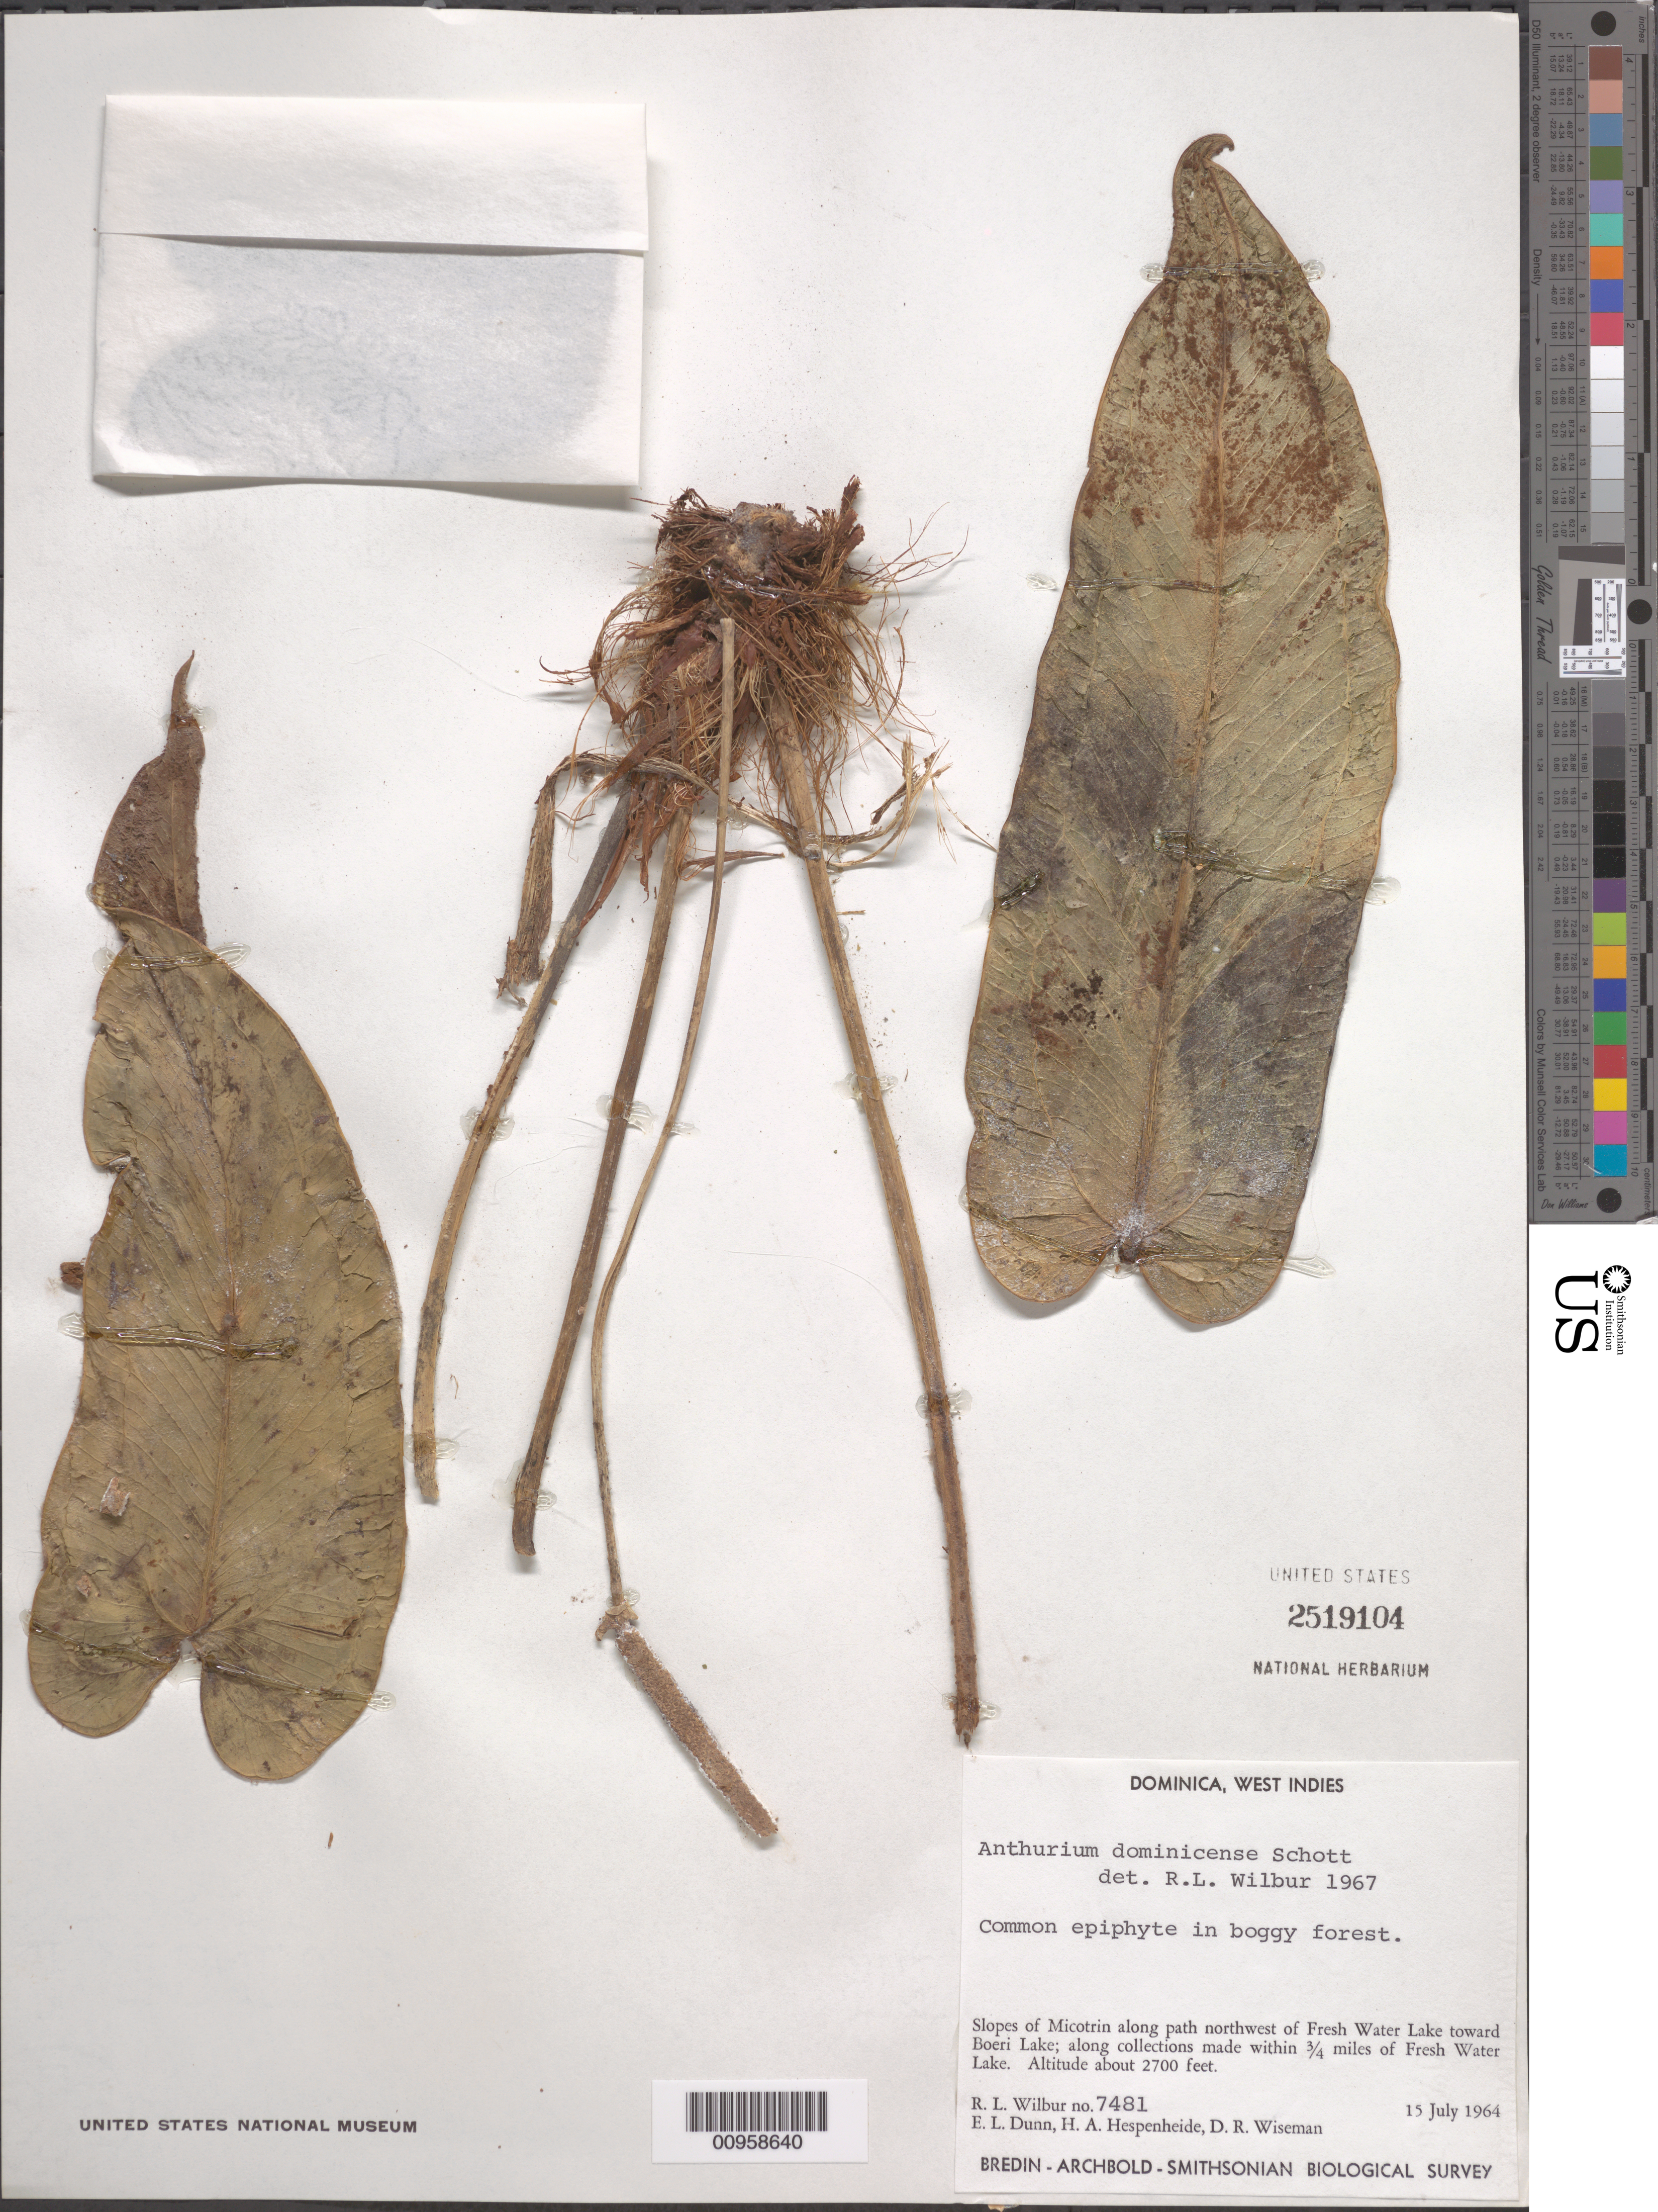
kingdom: Plantae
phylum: Tracheophyta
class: Liliopsida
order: Alismatales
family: Araceae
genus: Anthurium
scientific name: Anthurium dominicense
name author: Schott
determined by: Wilbur, R. L.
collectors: R. L. Wilbur, E. Dunn, H. A. Hespenheide & D. R. Wiseman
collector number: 7481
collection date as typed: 15 Jul 1964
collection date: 1964-07-15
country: Dominica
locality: Slopes of Micotrin along path northwest of Fresh Water Lake toward Boeri Lake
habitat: In boggy forest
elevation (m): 823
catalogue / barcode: US 2519104